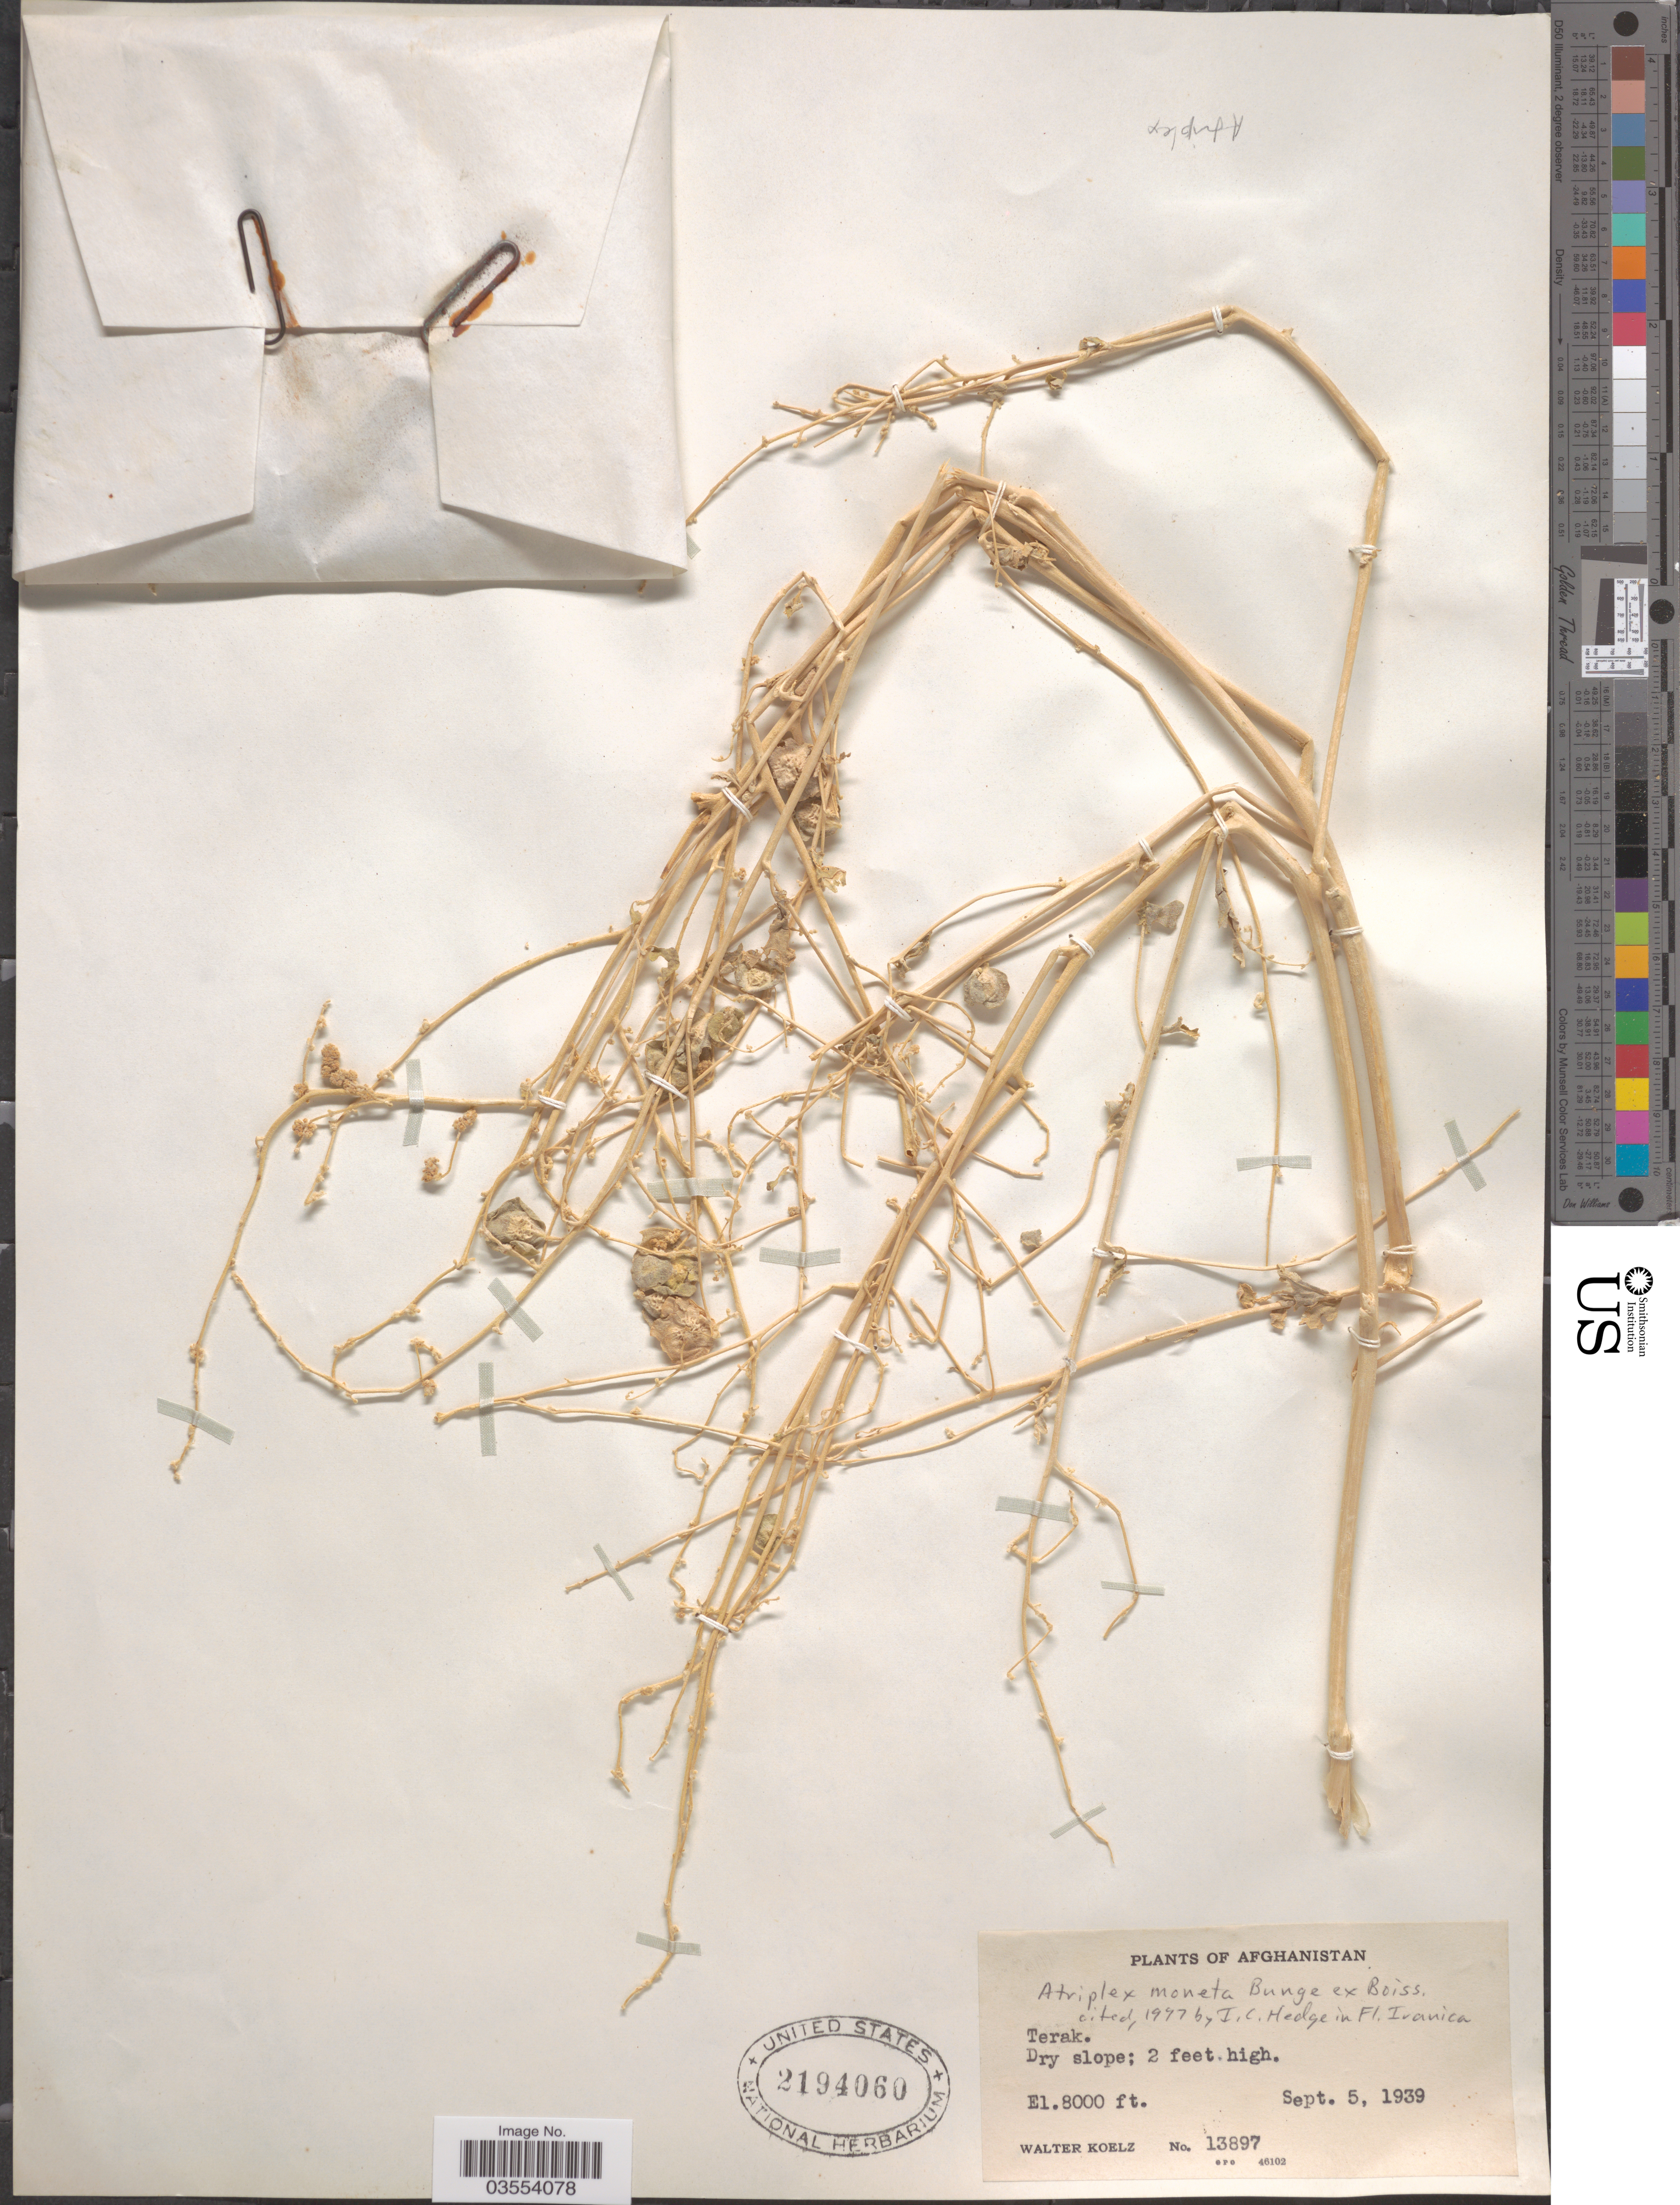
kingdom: Plantae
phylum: Tracheophyta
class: Magnoliopsida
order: Caryophyllales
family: Amaranthaceae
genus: Atriplex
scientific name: Atriplex moneta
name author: Bunge & Boiss.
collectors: W. N. Koelz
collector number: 13897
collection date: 1939-09-05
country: Afghanistan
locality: Terak.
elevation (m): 2438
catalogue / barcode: US 2194060